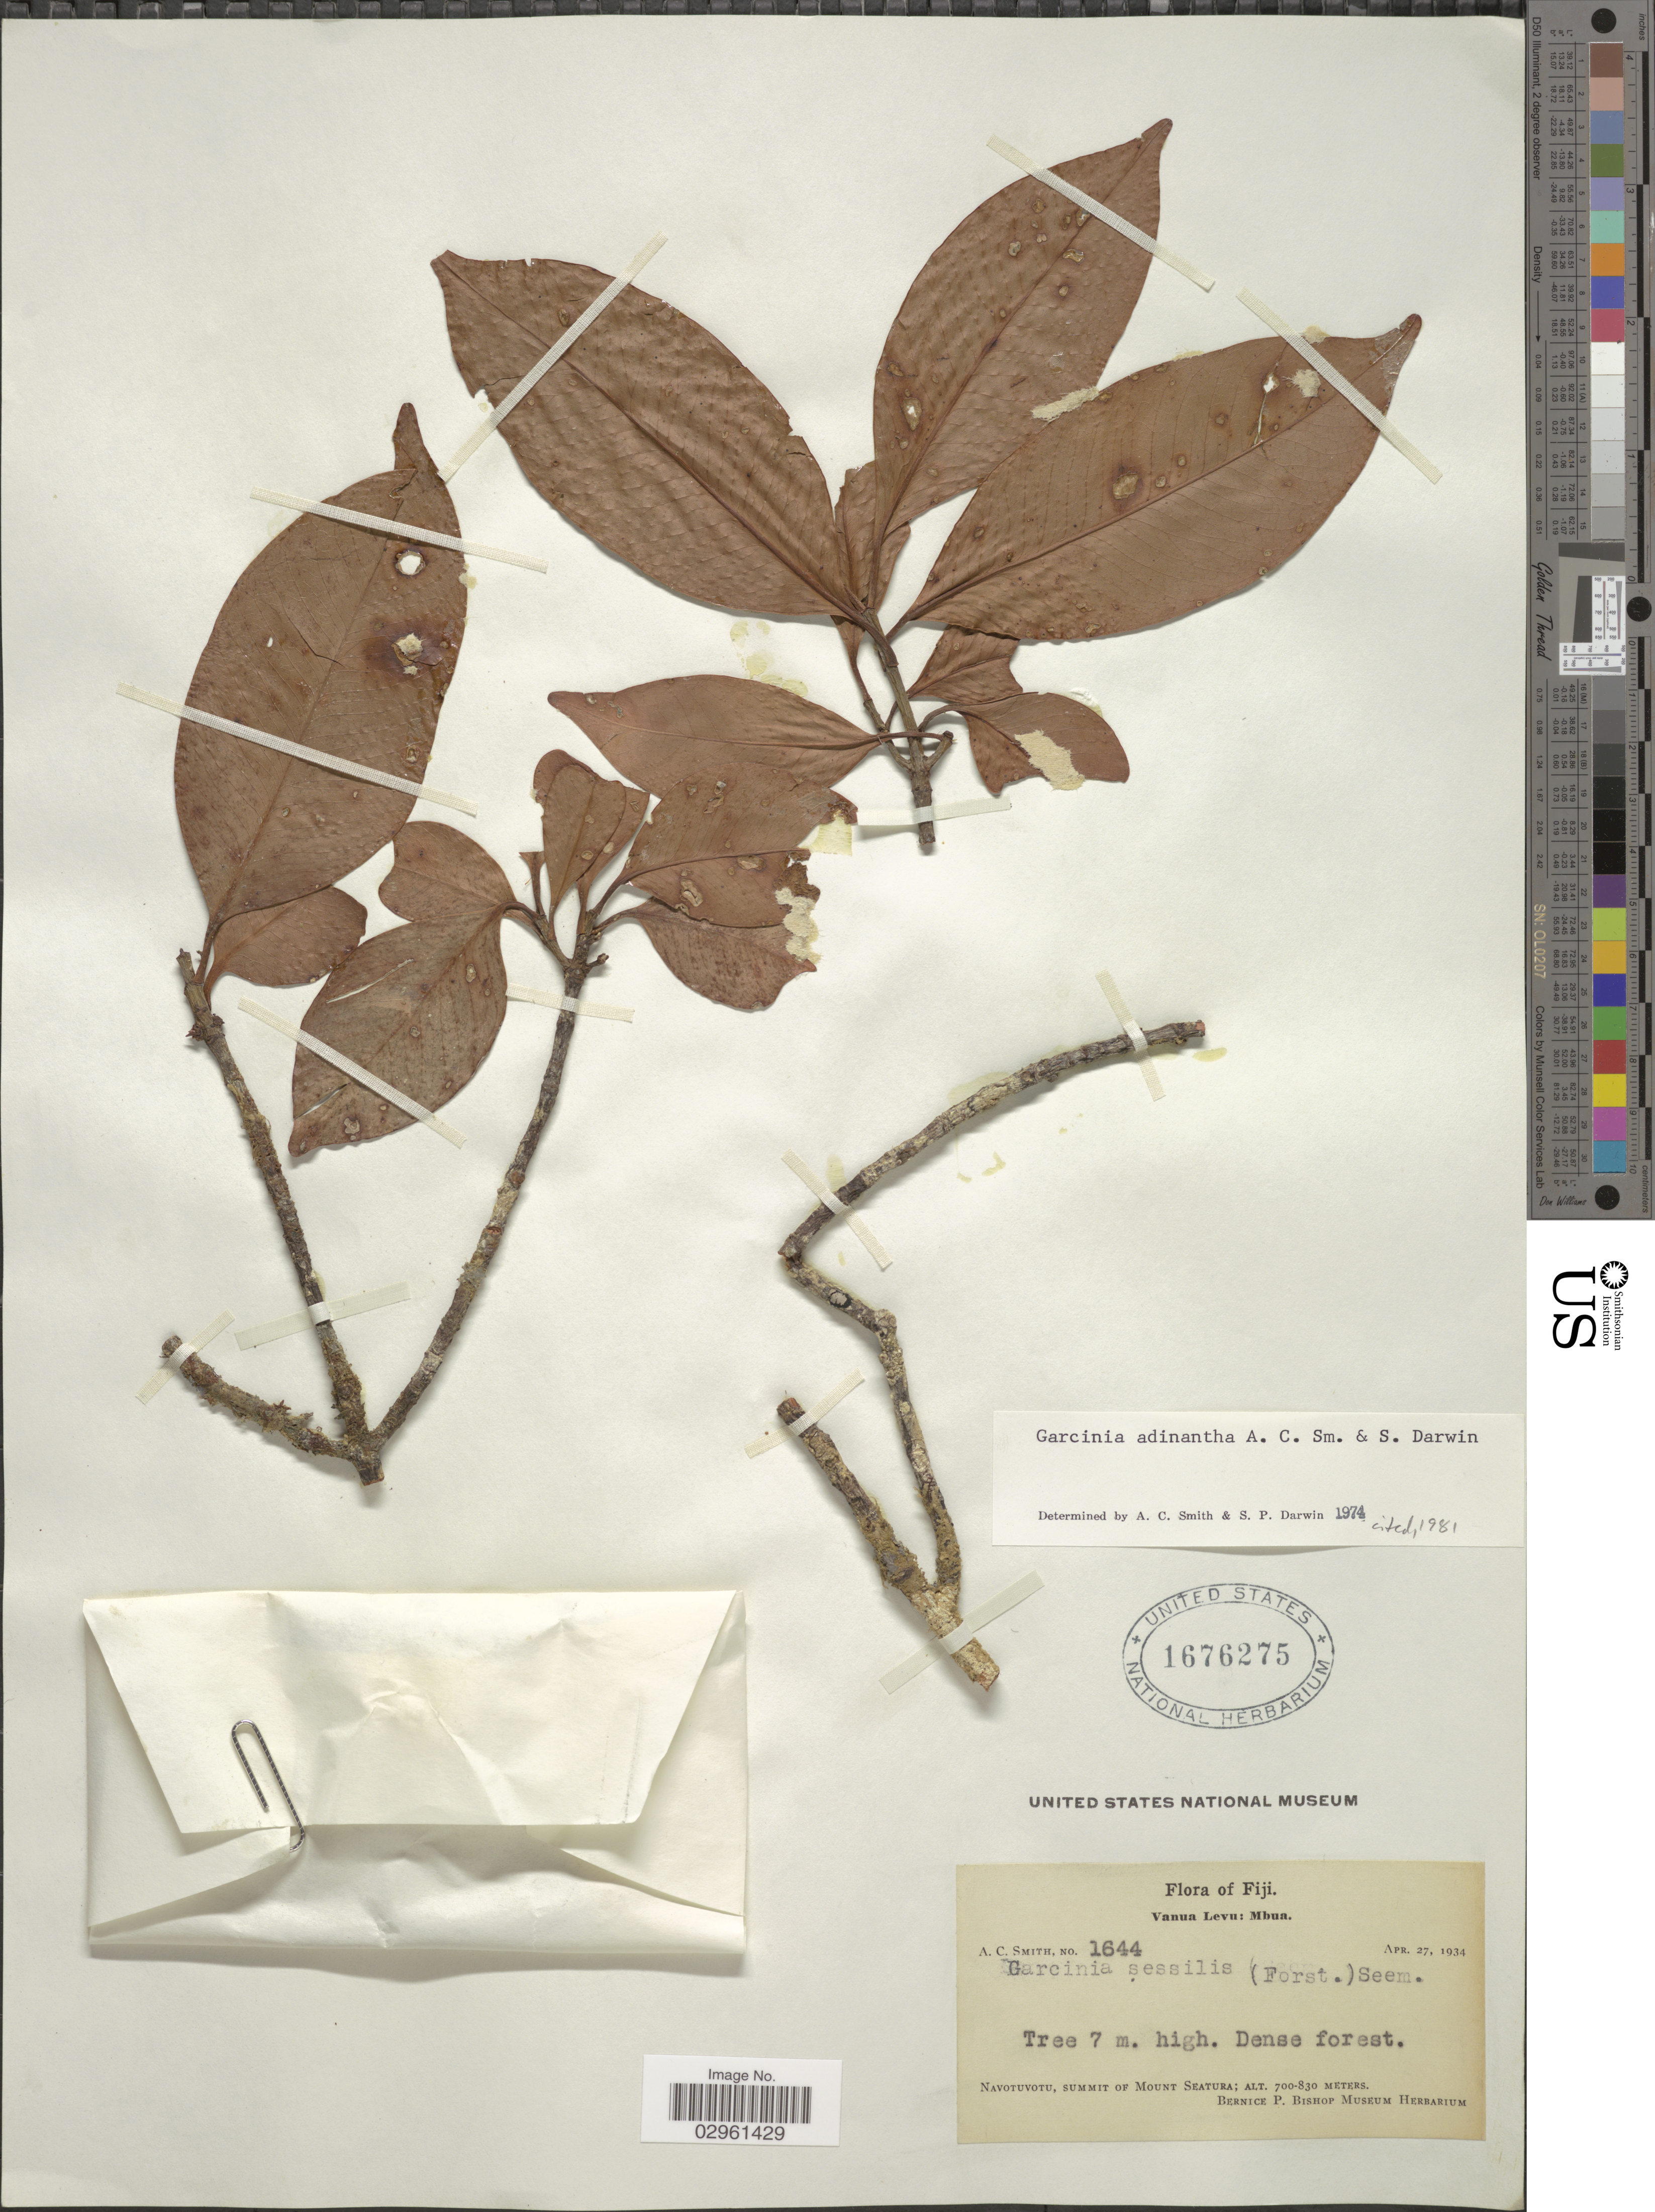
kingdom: Plantae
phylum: Tracheophyta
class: Magnoliopsida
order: Malpighiales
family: Clusiaceae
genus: Garcinia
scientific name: Garcinia adinantha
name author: A.C. Sm. & S.P. Darwin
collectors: A. C. Smith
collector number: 1644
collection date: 1934-04-27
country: Fiji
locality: Vanua Levu: Mbua, Navotuvotu, summit of Mount Seatura.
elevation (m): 700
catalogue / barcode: US 1676275